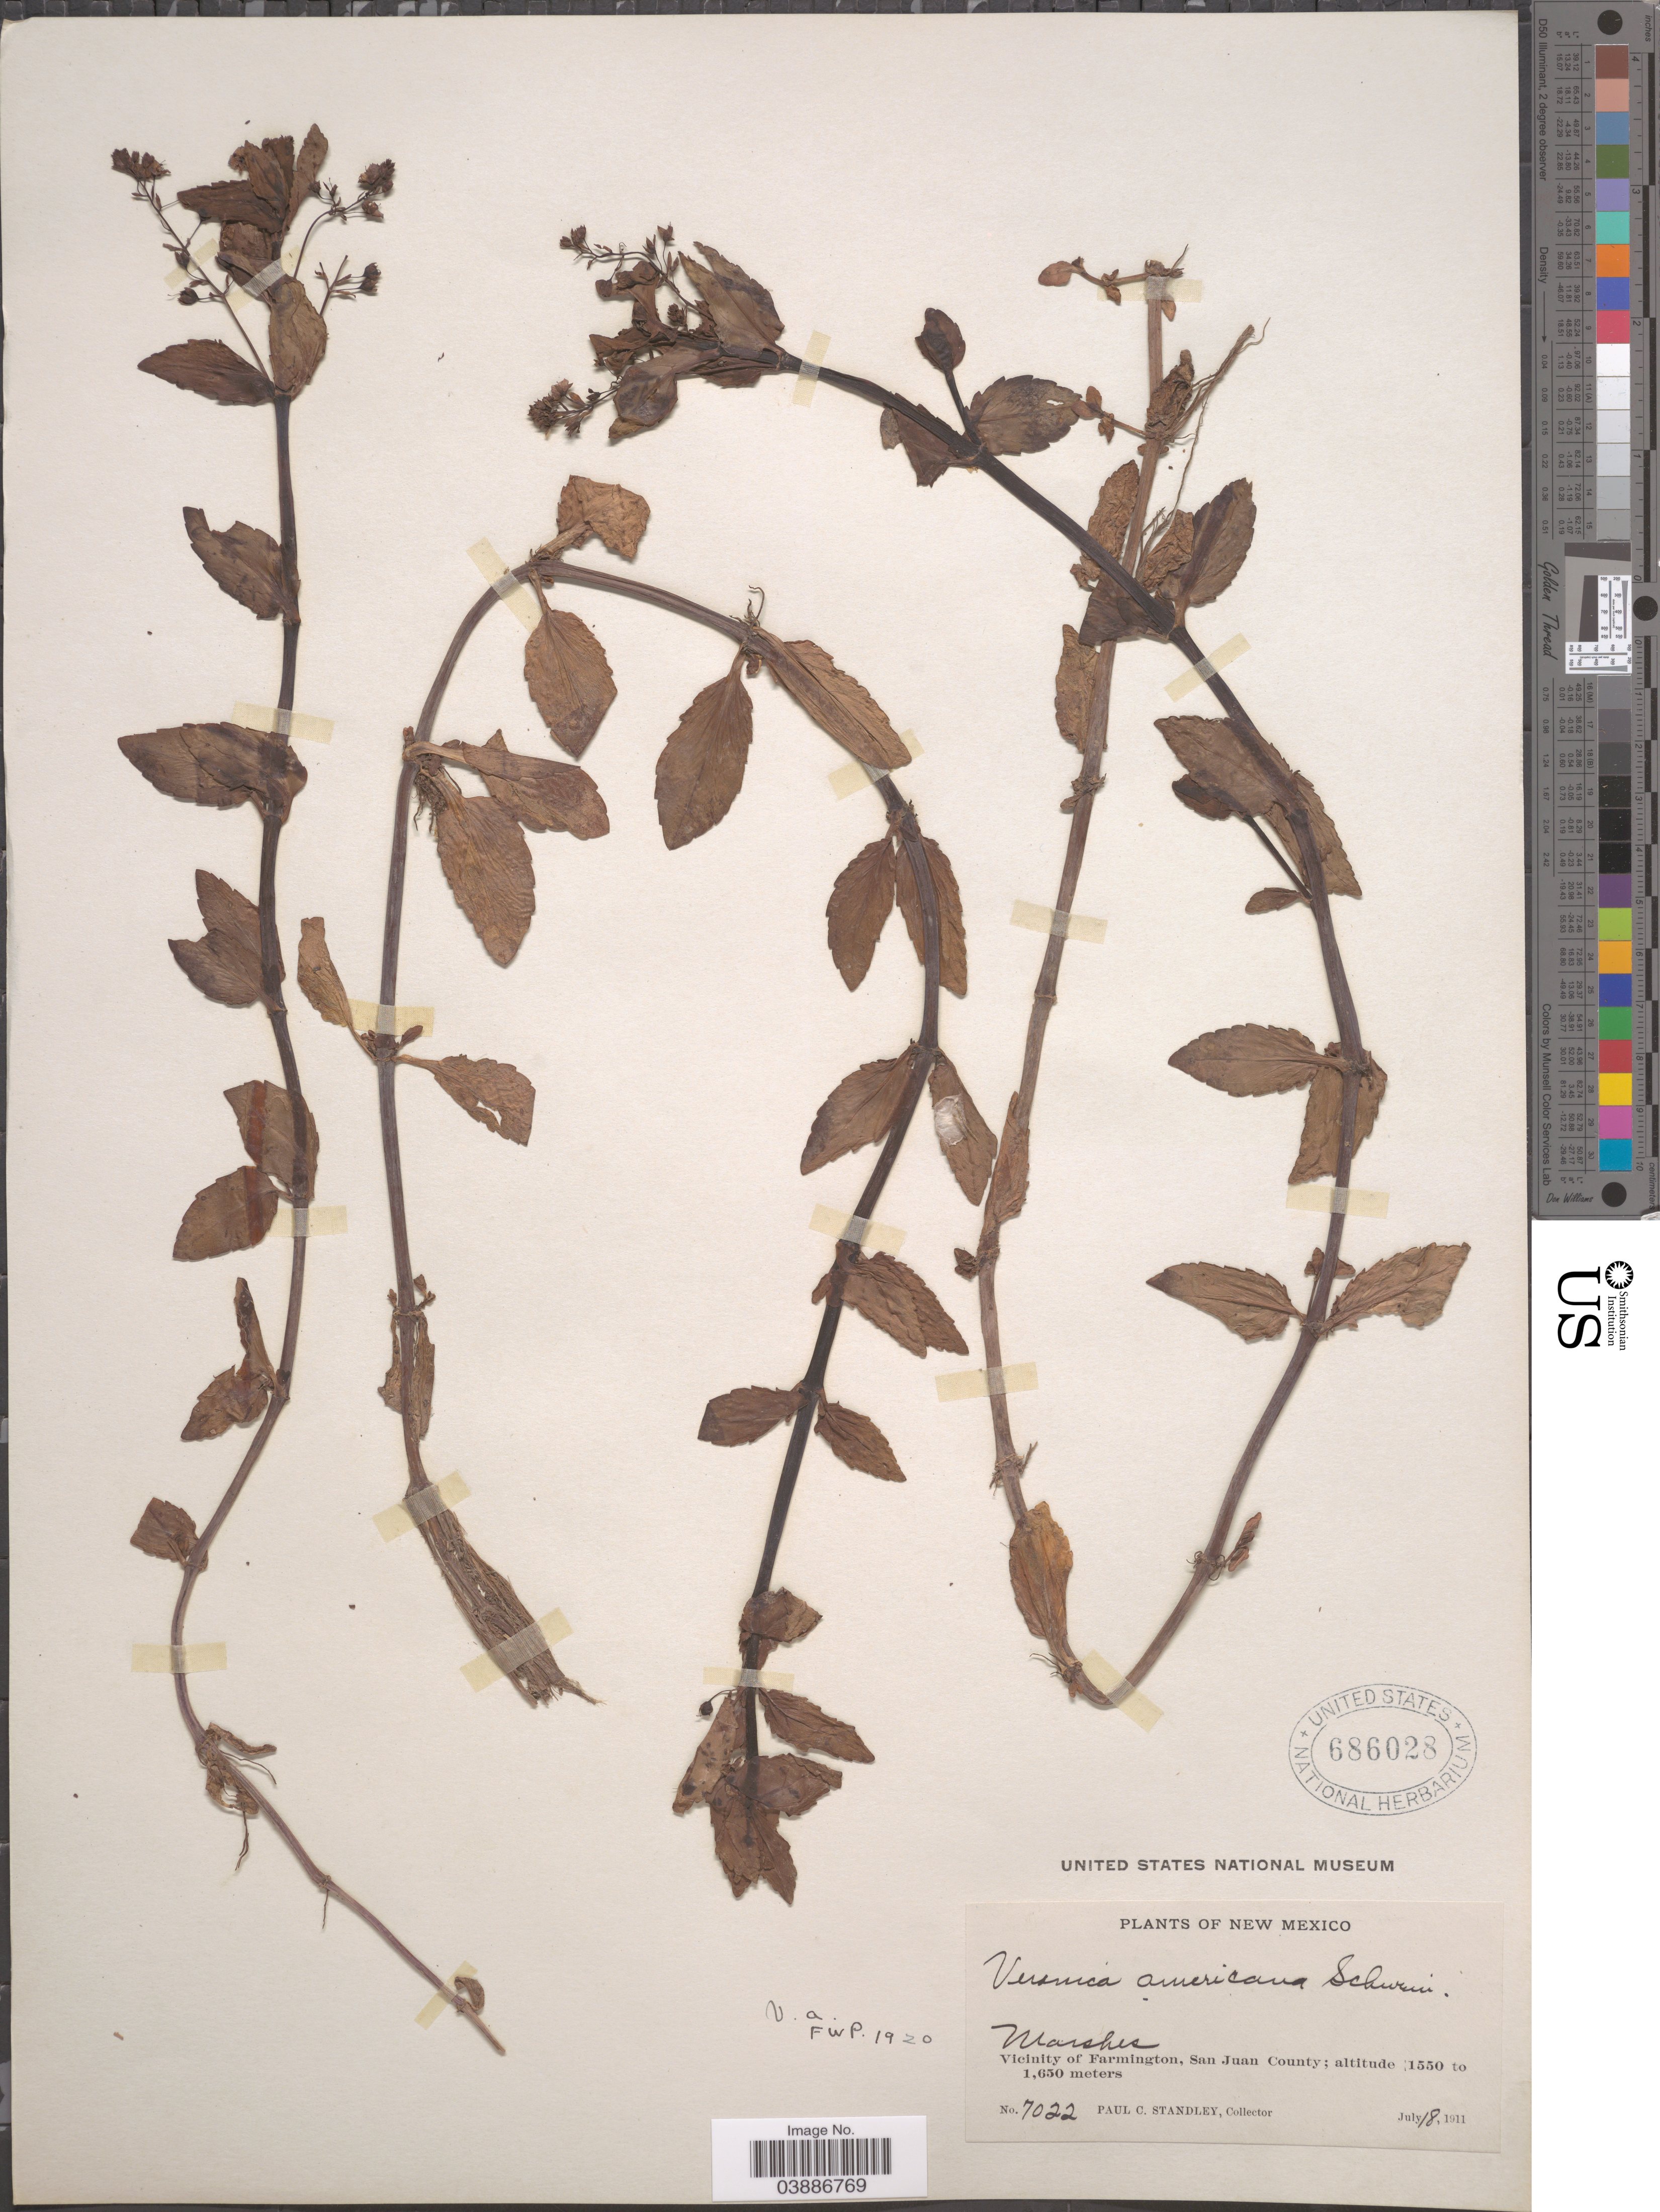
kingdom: Plantae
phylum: Tracheophyta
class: Magnoliopsida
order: Lamiales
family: Plantaginaceae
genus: Veronica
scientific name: Veronica americana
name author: Schwein. ex Benth.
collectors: P. C. Standley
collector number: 7022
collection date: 1911-07-18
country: United States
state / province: New Mexico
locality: Vicinity of Farmington, San Juan County.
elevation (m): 1550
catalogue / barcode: US 686028